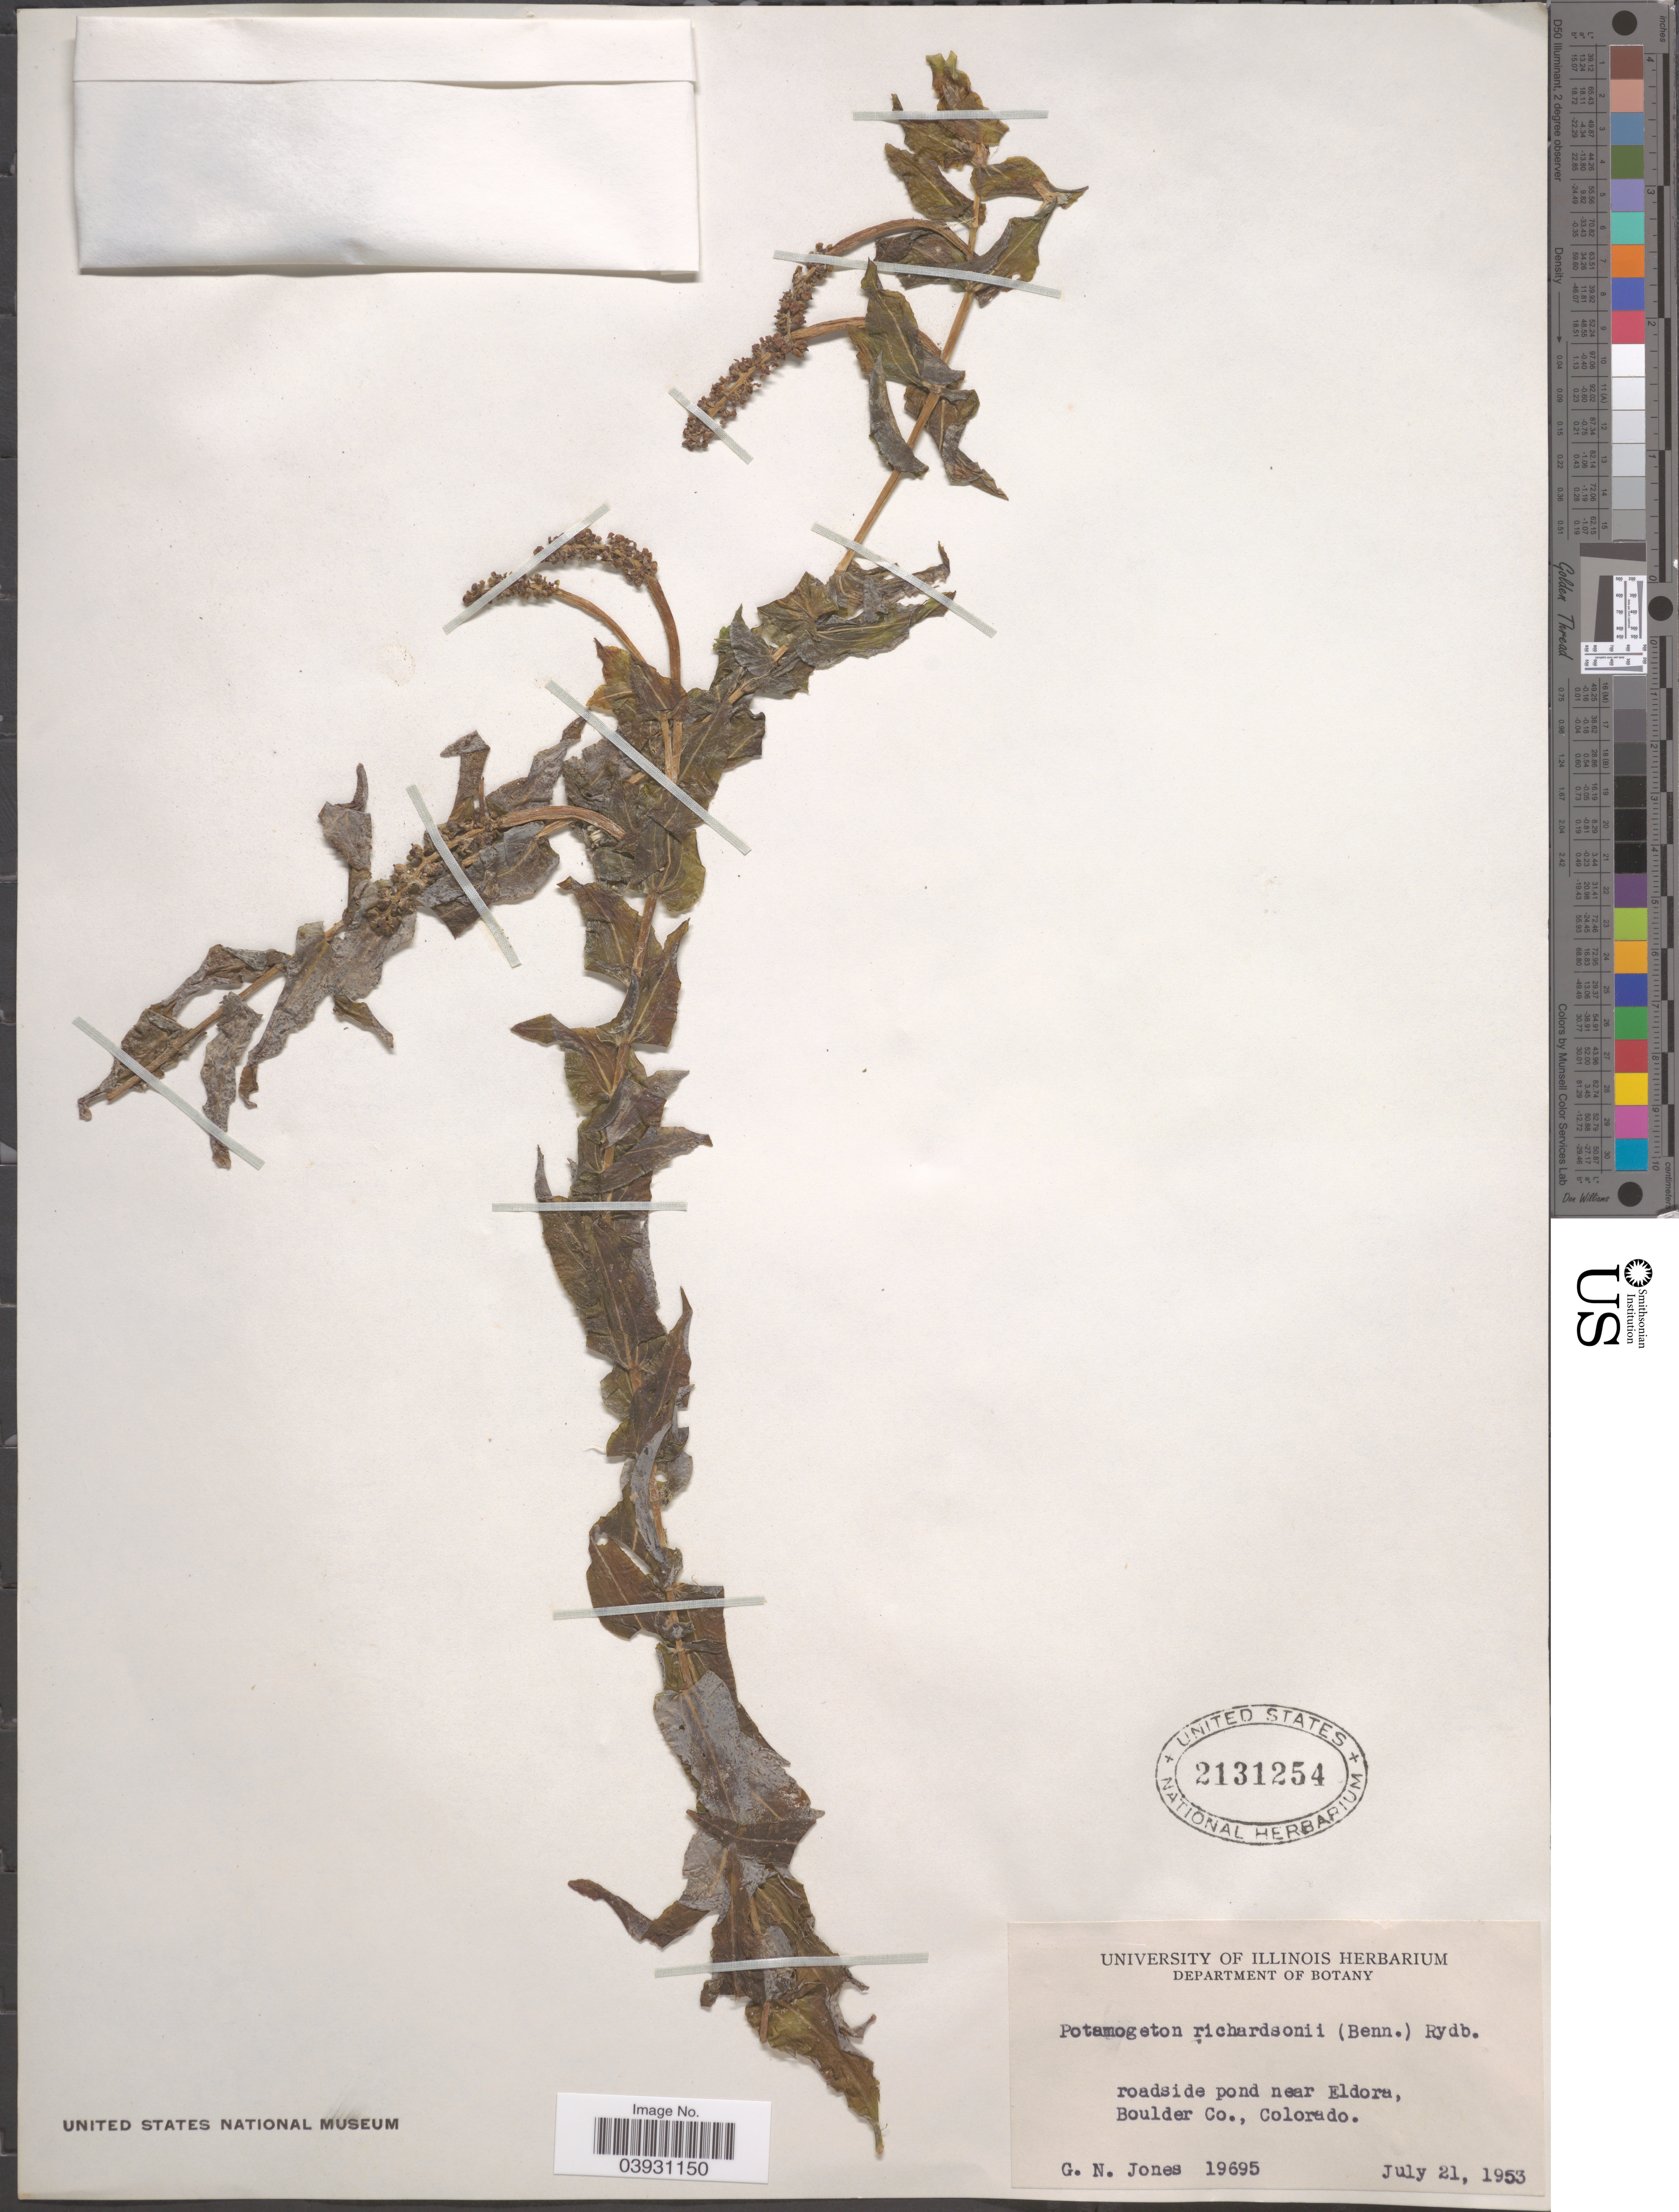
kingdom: Plantae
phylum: Tracheophyta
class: Liliopsida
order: Alismatales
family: Potamogetonaceae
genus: Potamogeton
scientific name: Potamogeton richardsonii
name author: (A.W. Benn.) Rydb.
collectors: G. N. Jones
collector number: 19695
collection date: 1953-07-21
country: United States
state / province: Colorado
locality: Roadside pond near Eldora, Boulder Co.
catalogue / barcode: US 2131254